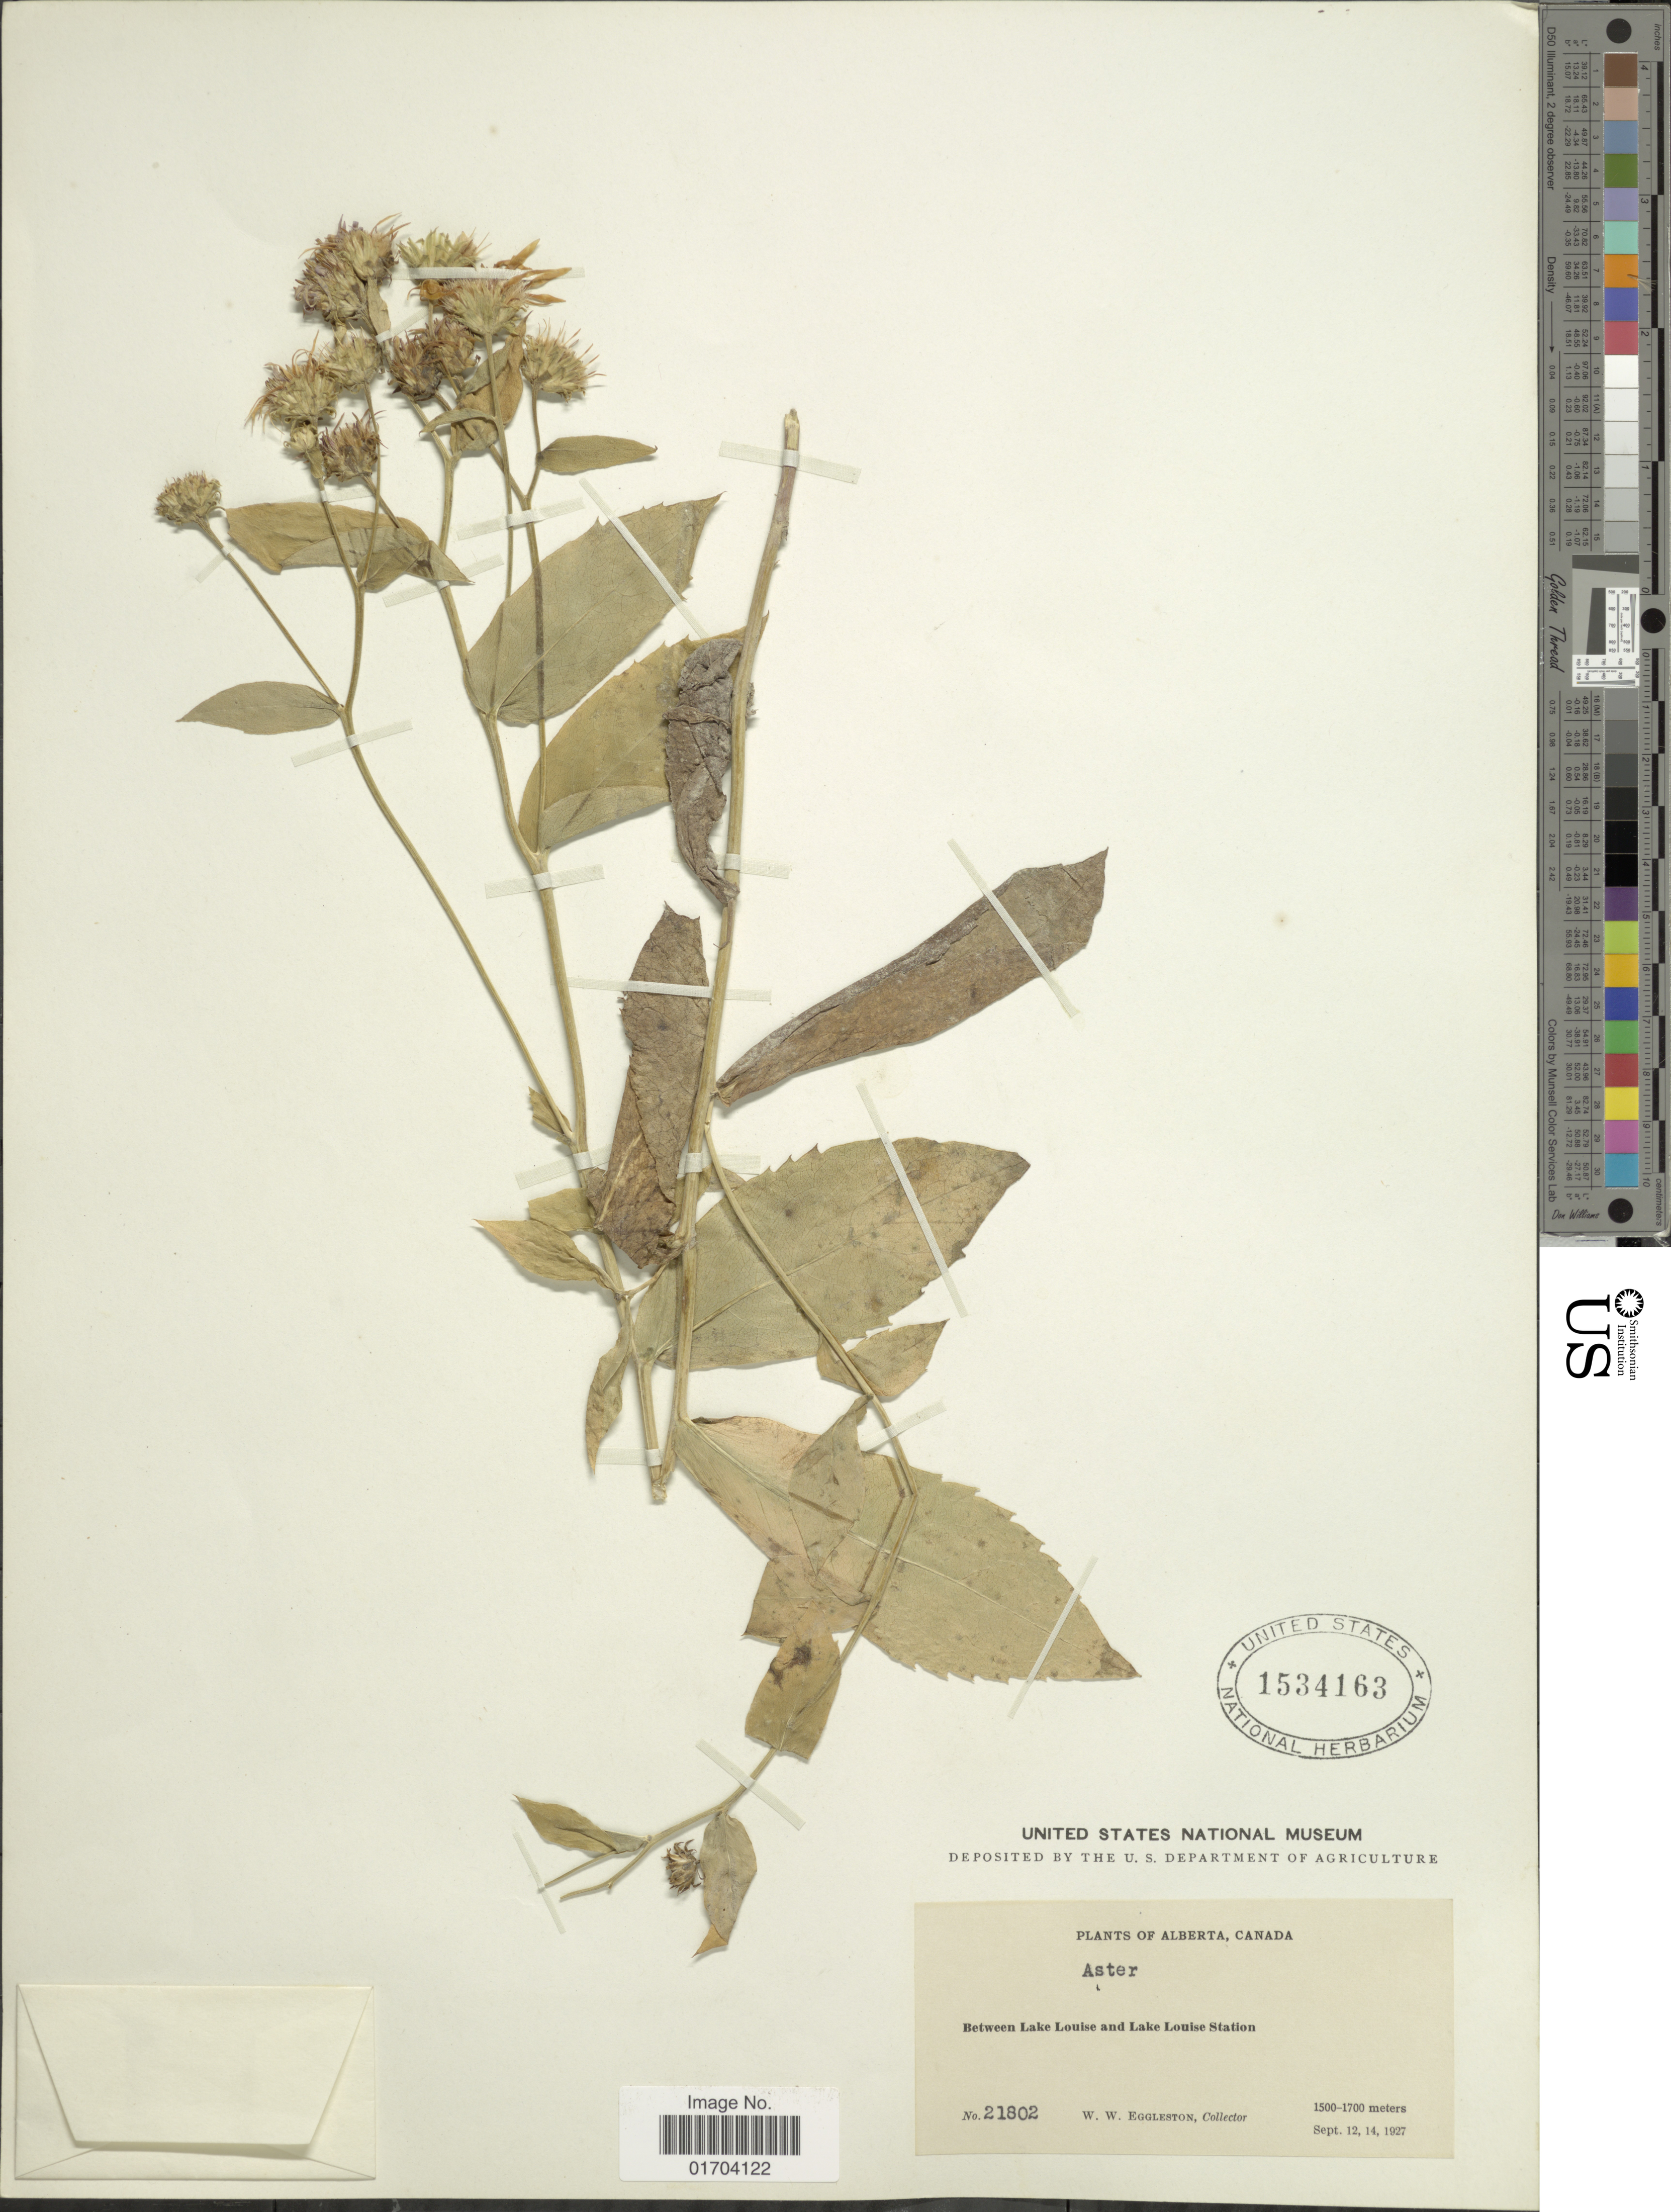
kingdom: Plantae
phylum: Tracheophyta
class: Magnoliopsida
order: Asterales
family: Asteraceae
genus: Symphyotrichum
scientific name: Symphyotrichum sp.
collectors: W. W. Eggleston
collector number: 21802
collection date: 1927-09-12/1927-09-14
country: Canada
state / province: Alberta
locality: Between Lake Louise and Lake Louise Station.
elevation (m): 1500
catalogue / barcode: US 1534163